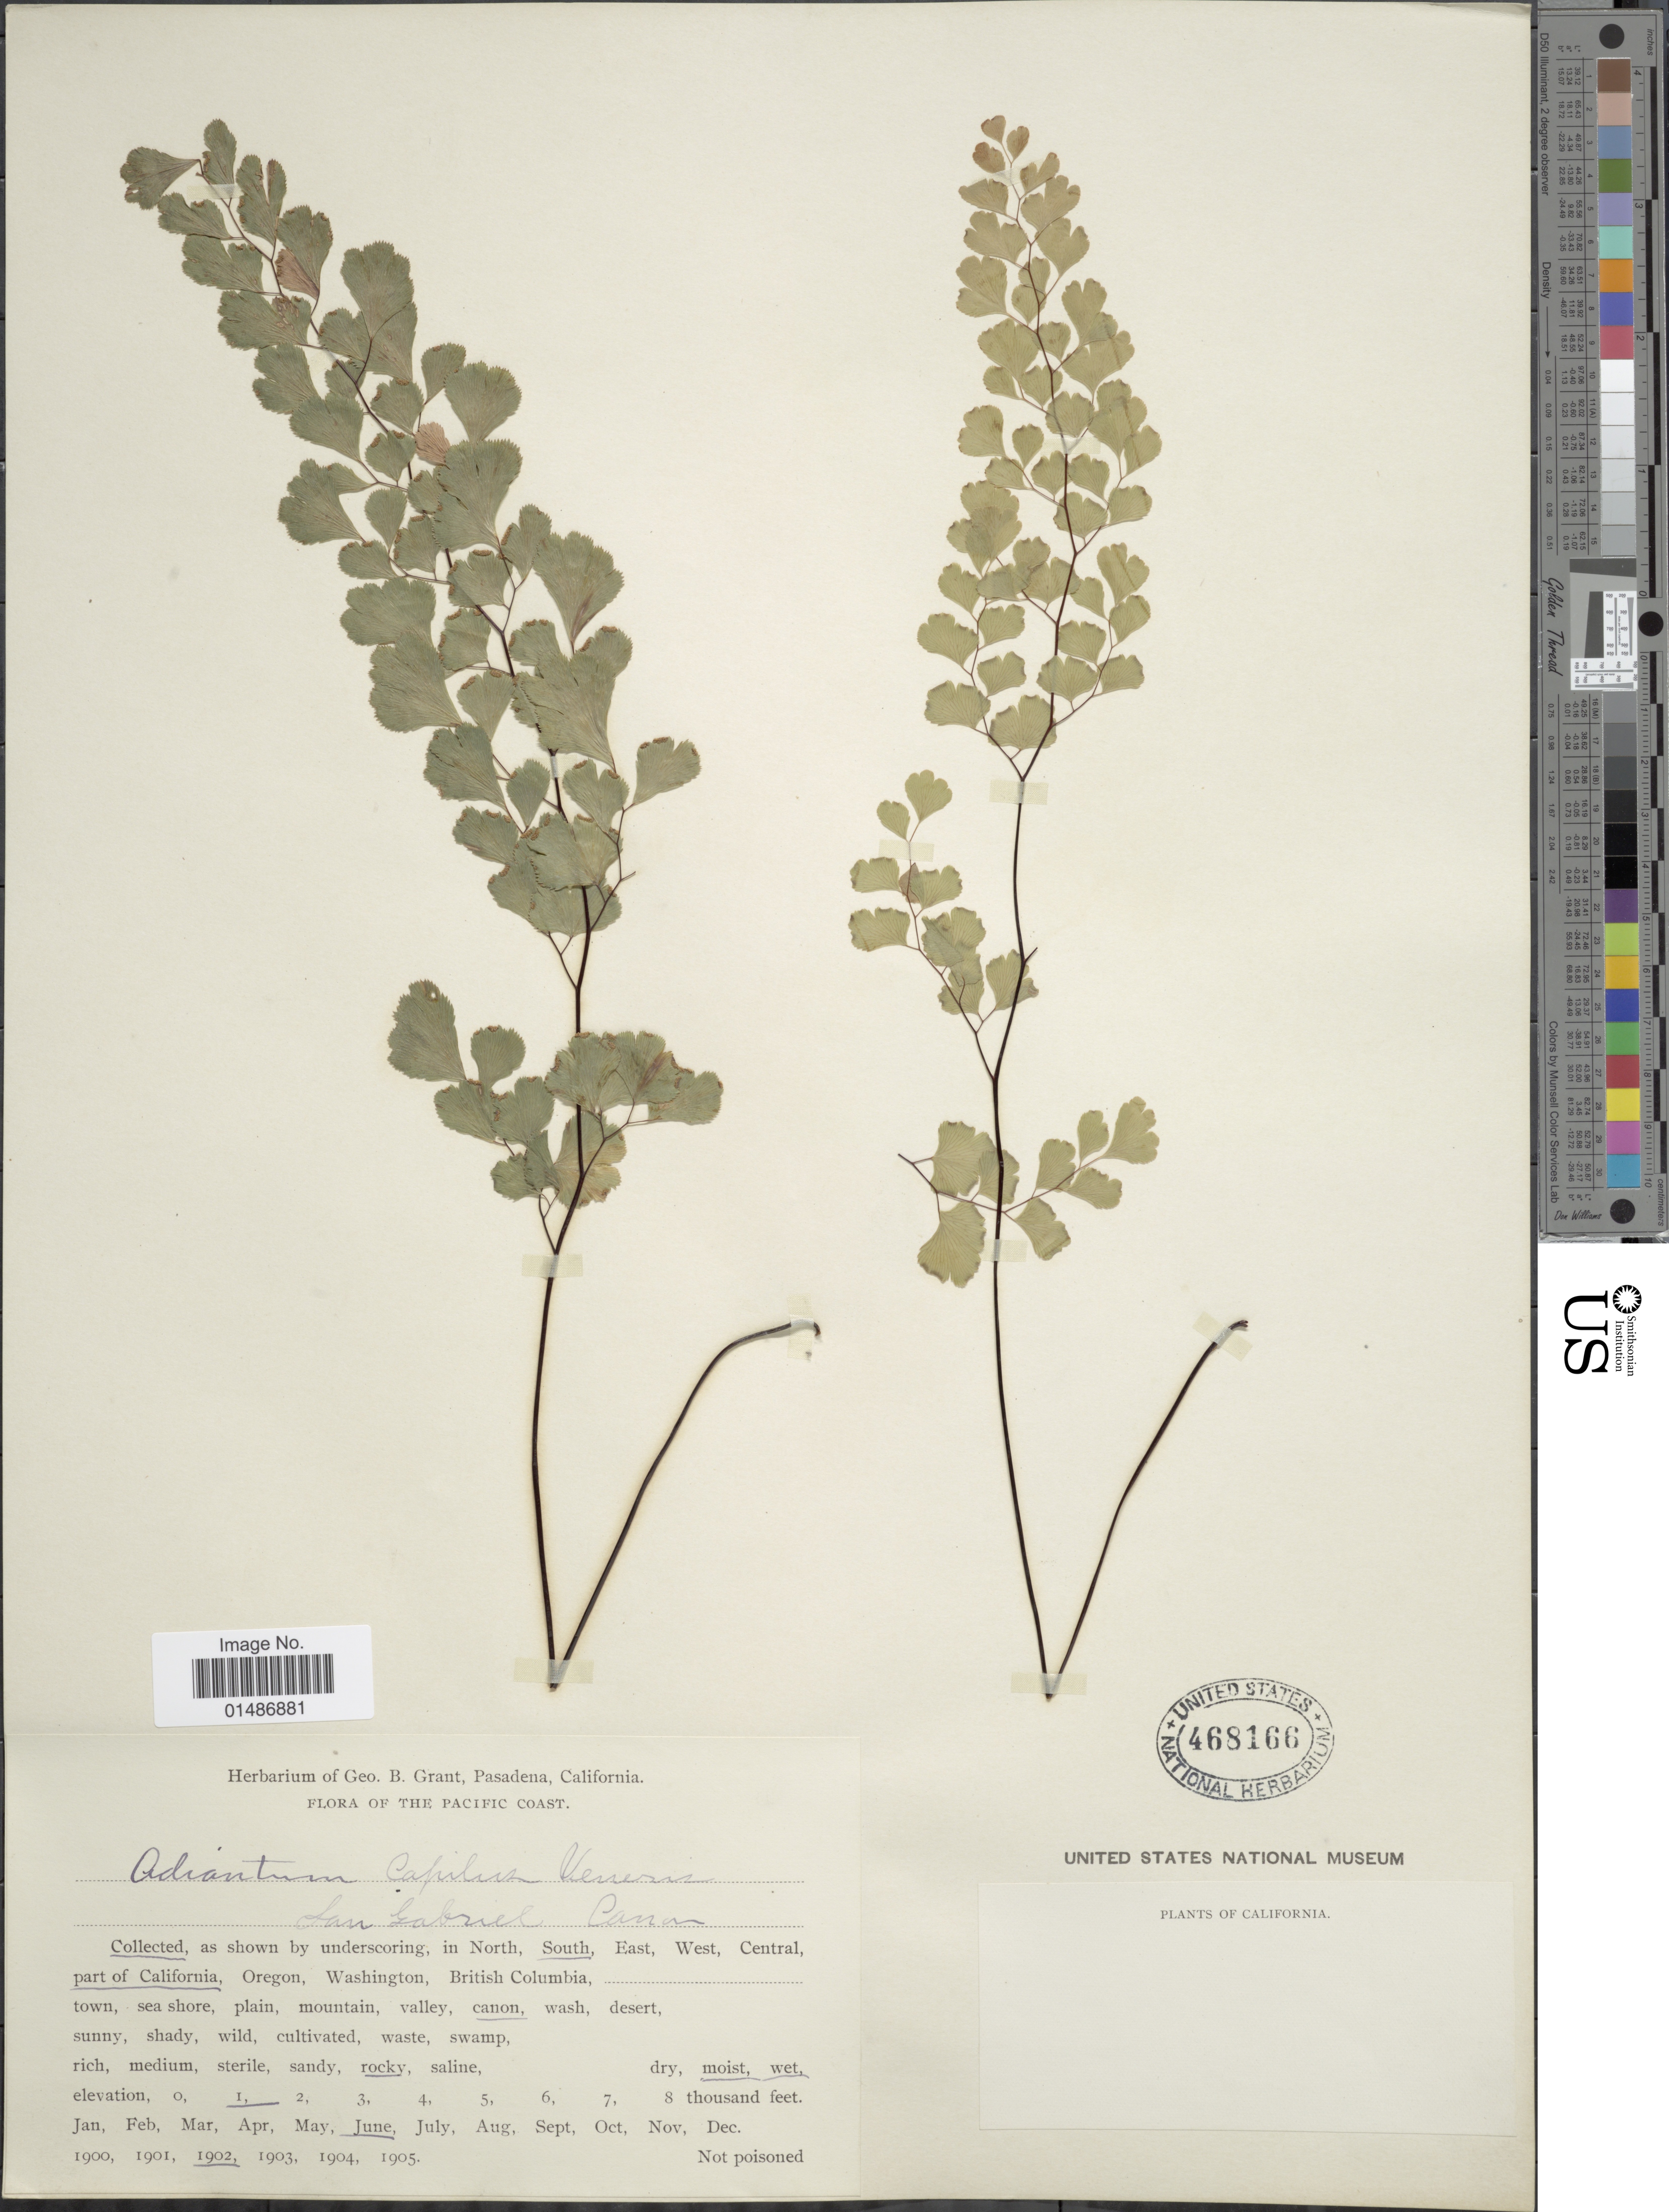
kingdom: Plantae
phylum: Tracheophyta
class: Polypodiopsida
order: Polypodiales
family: Pteridaceae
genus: Adiantum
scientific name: Adiantum capillus-veneris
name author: L.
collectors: ex herb. G. B. Grant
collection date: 1902-06-01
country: United States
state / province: California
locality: Pacific Coast. South part of California.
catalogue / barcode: US 468166